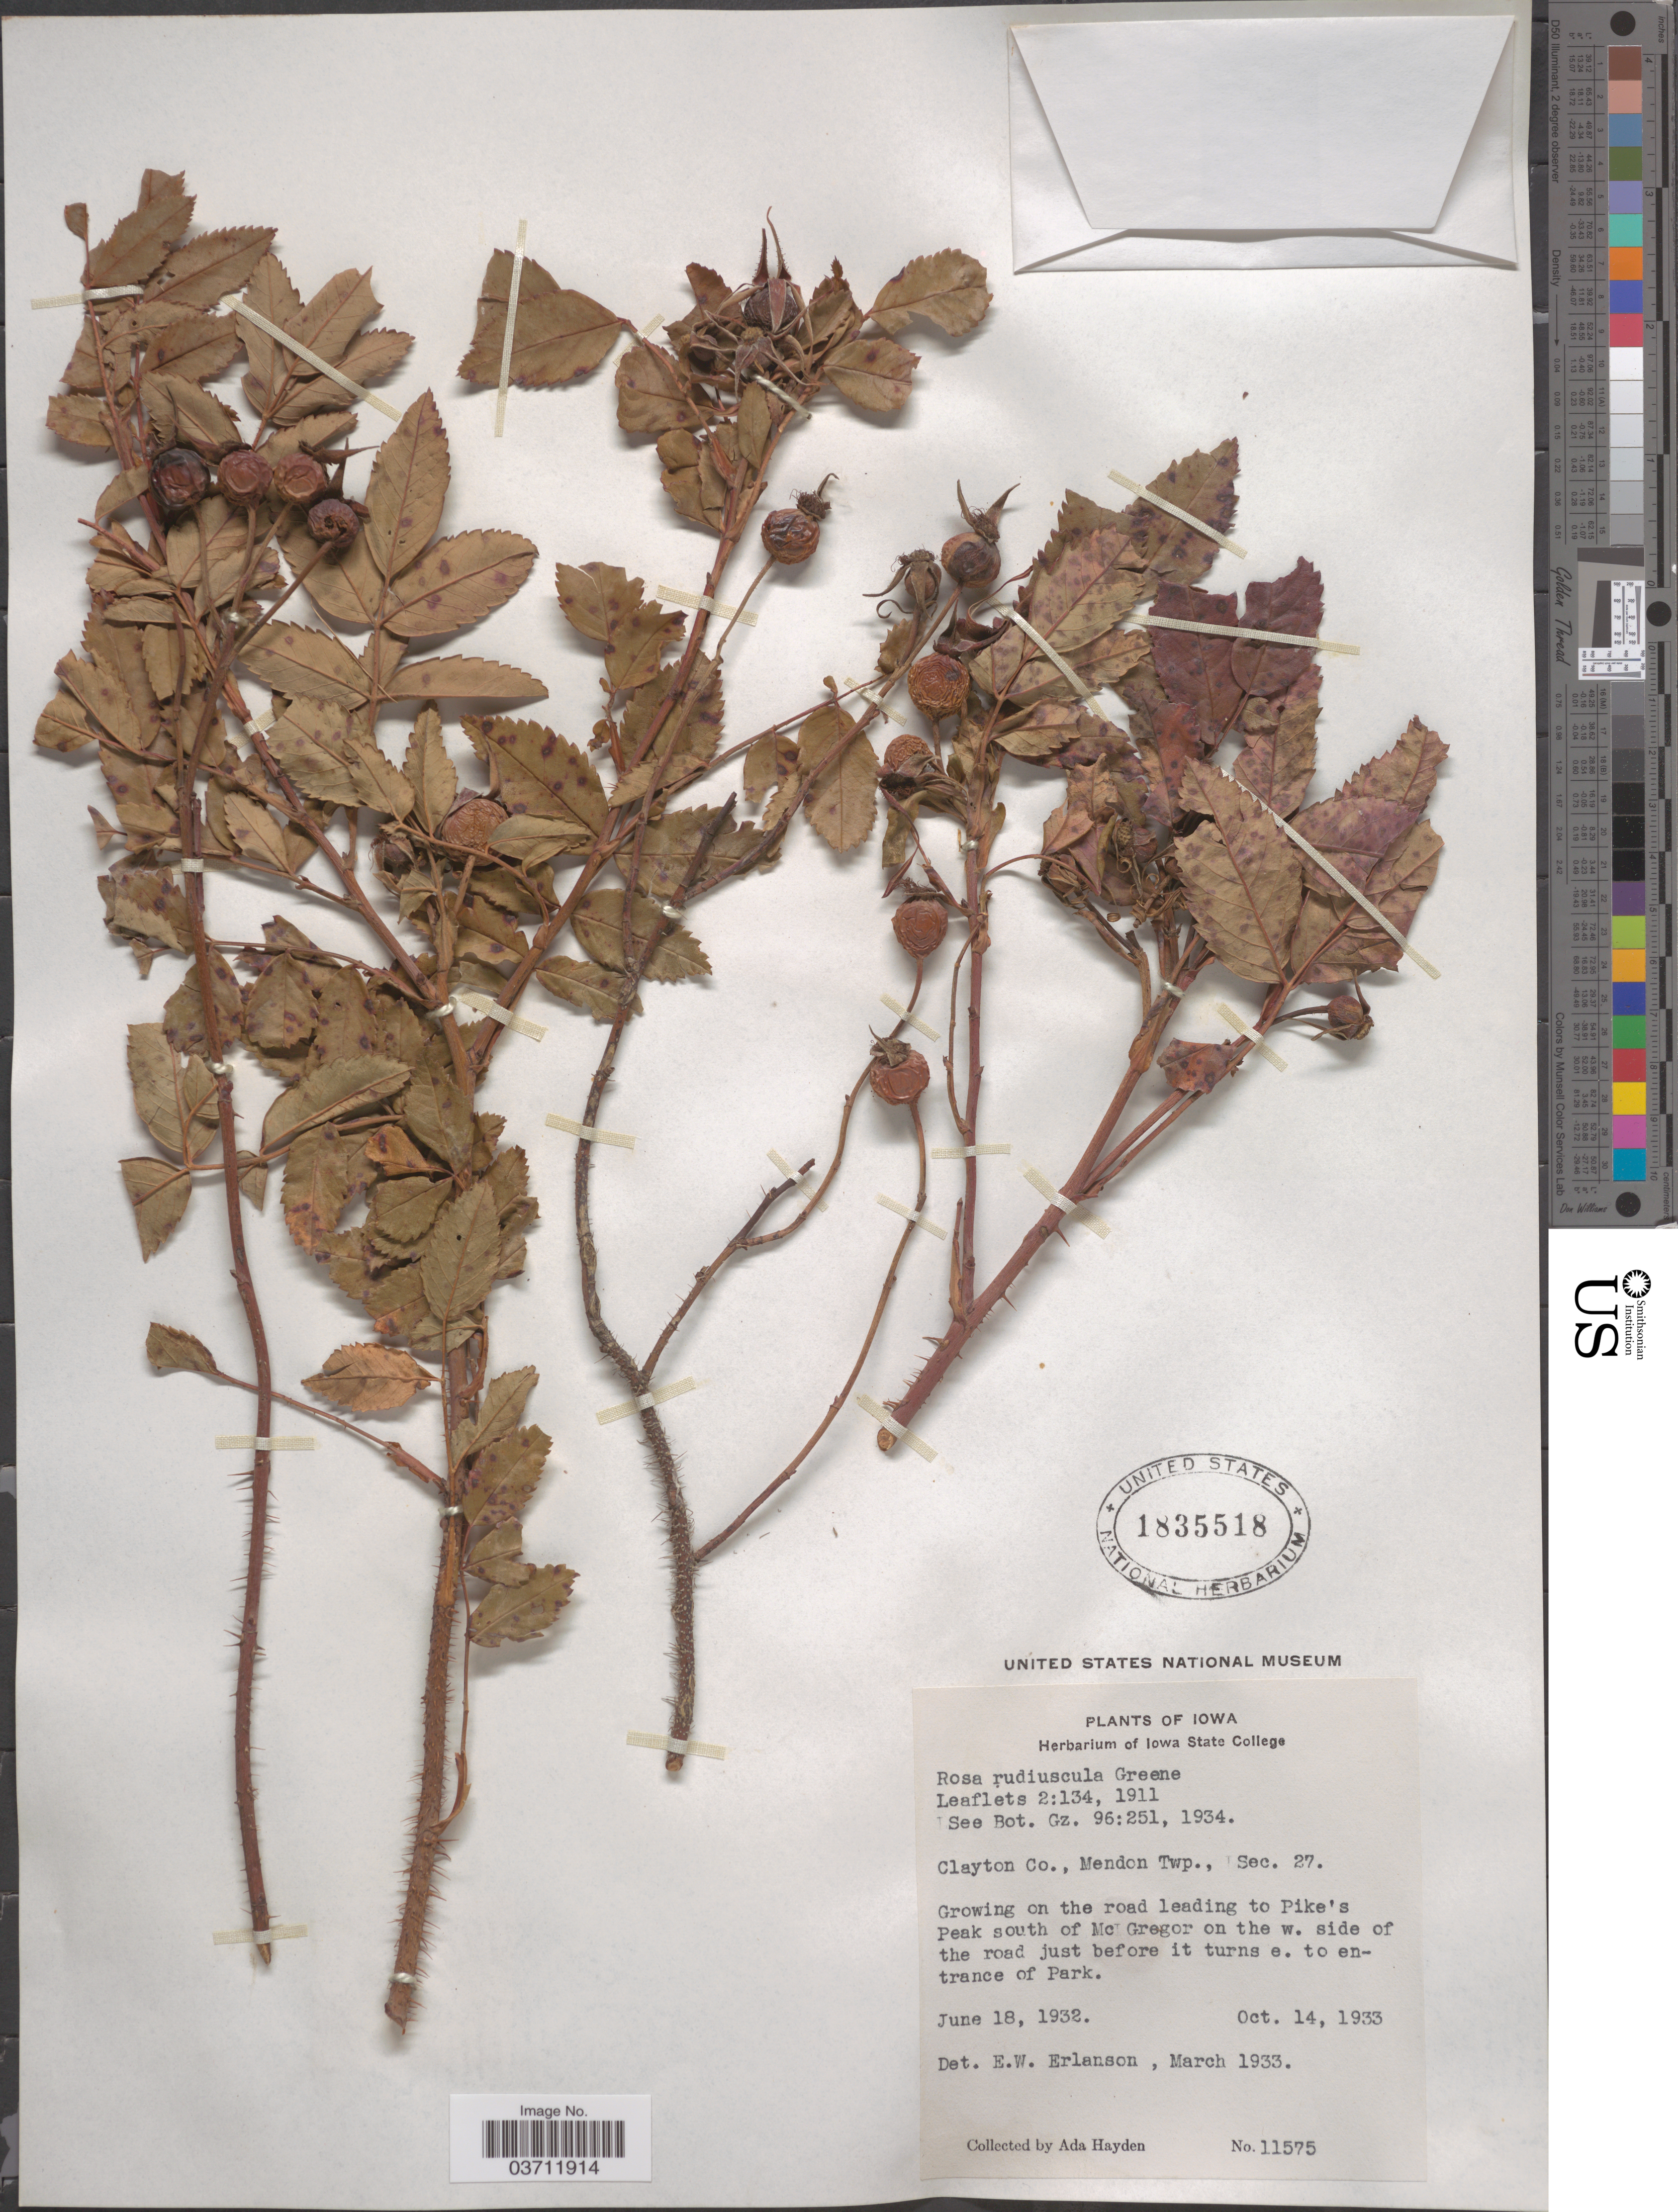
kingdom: Plantae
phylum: Tracheophyta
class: Magnoliopsida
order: Rosales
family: Rosaceae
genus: Rosa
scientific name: Rosa rudiuscula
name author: Greene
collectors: Ada Hayden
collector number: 11575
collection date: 1932-06-18/1933-10-14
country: United States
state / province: Iowa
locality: Clayton Co., Mendon Twp., Sec. 27. On the road leading to Pike's Peak south of McGregor on the w. side of the road just before it turns e. to entrance of Park.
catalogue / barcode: US 1835518